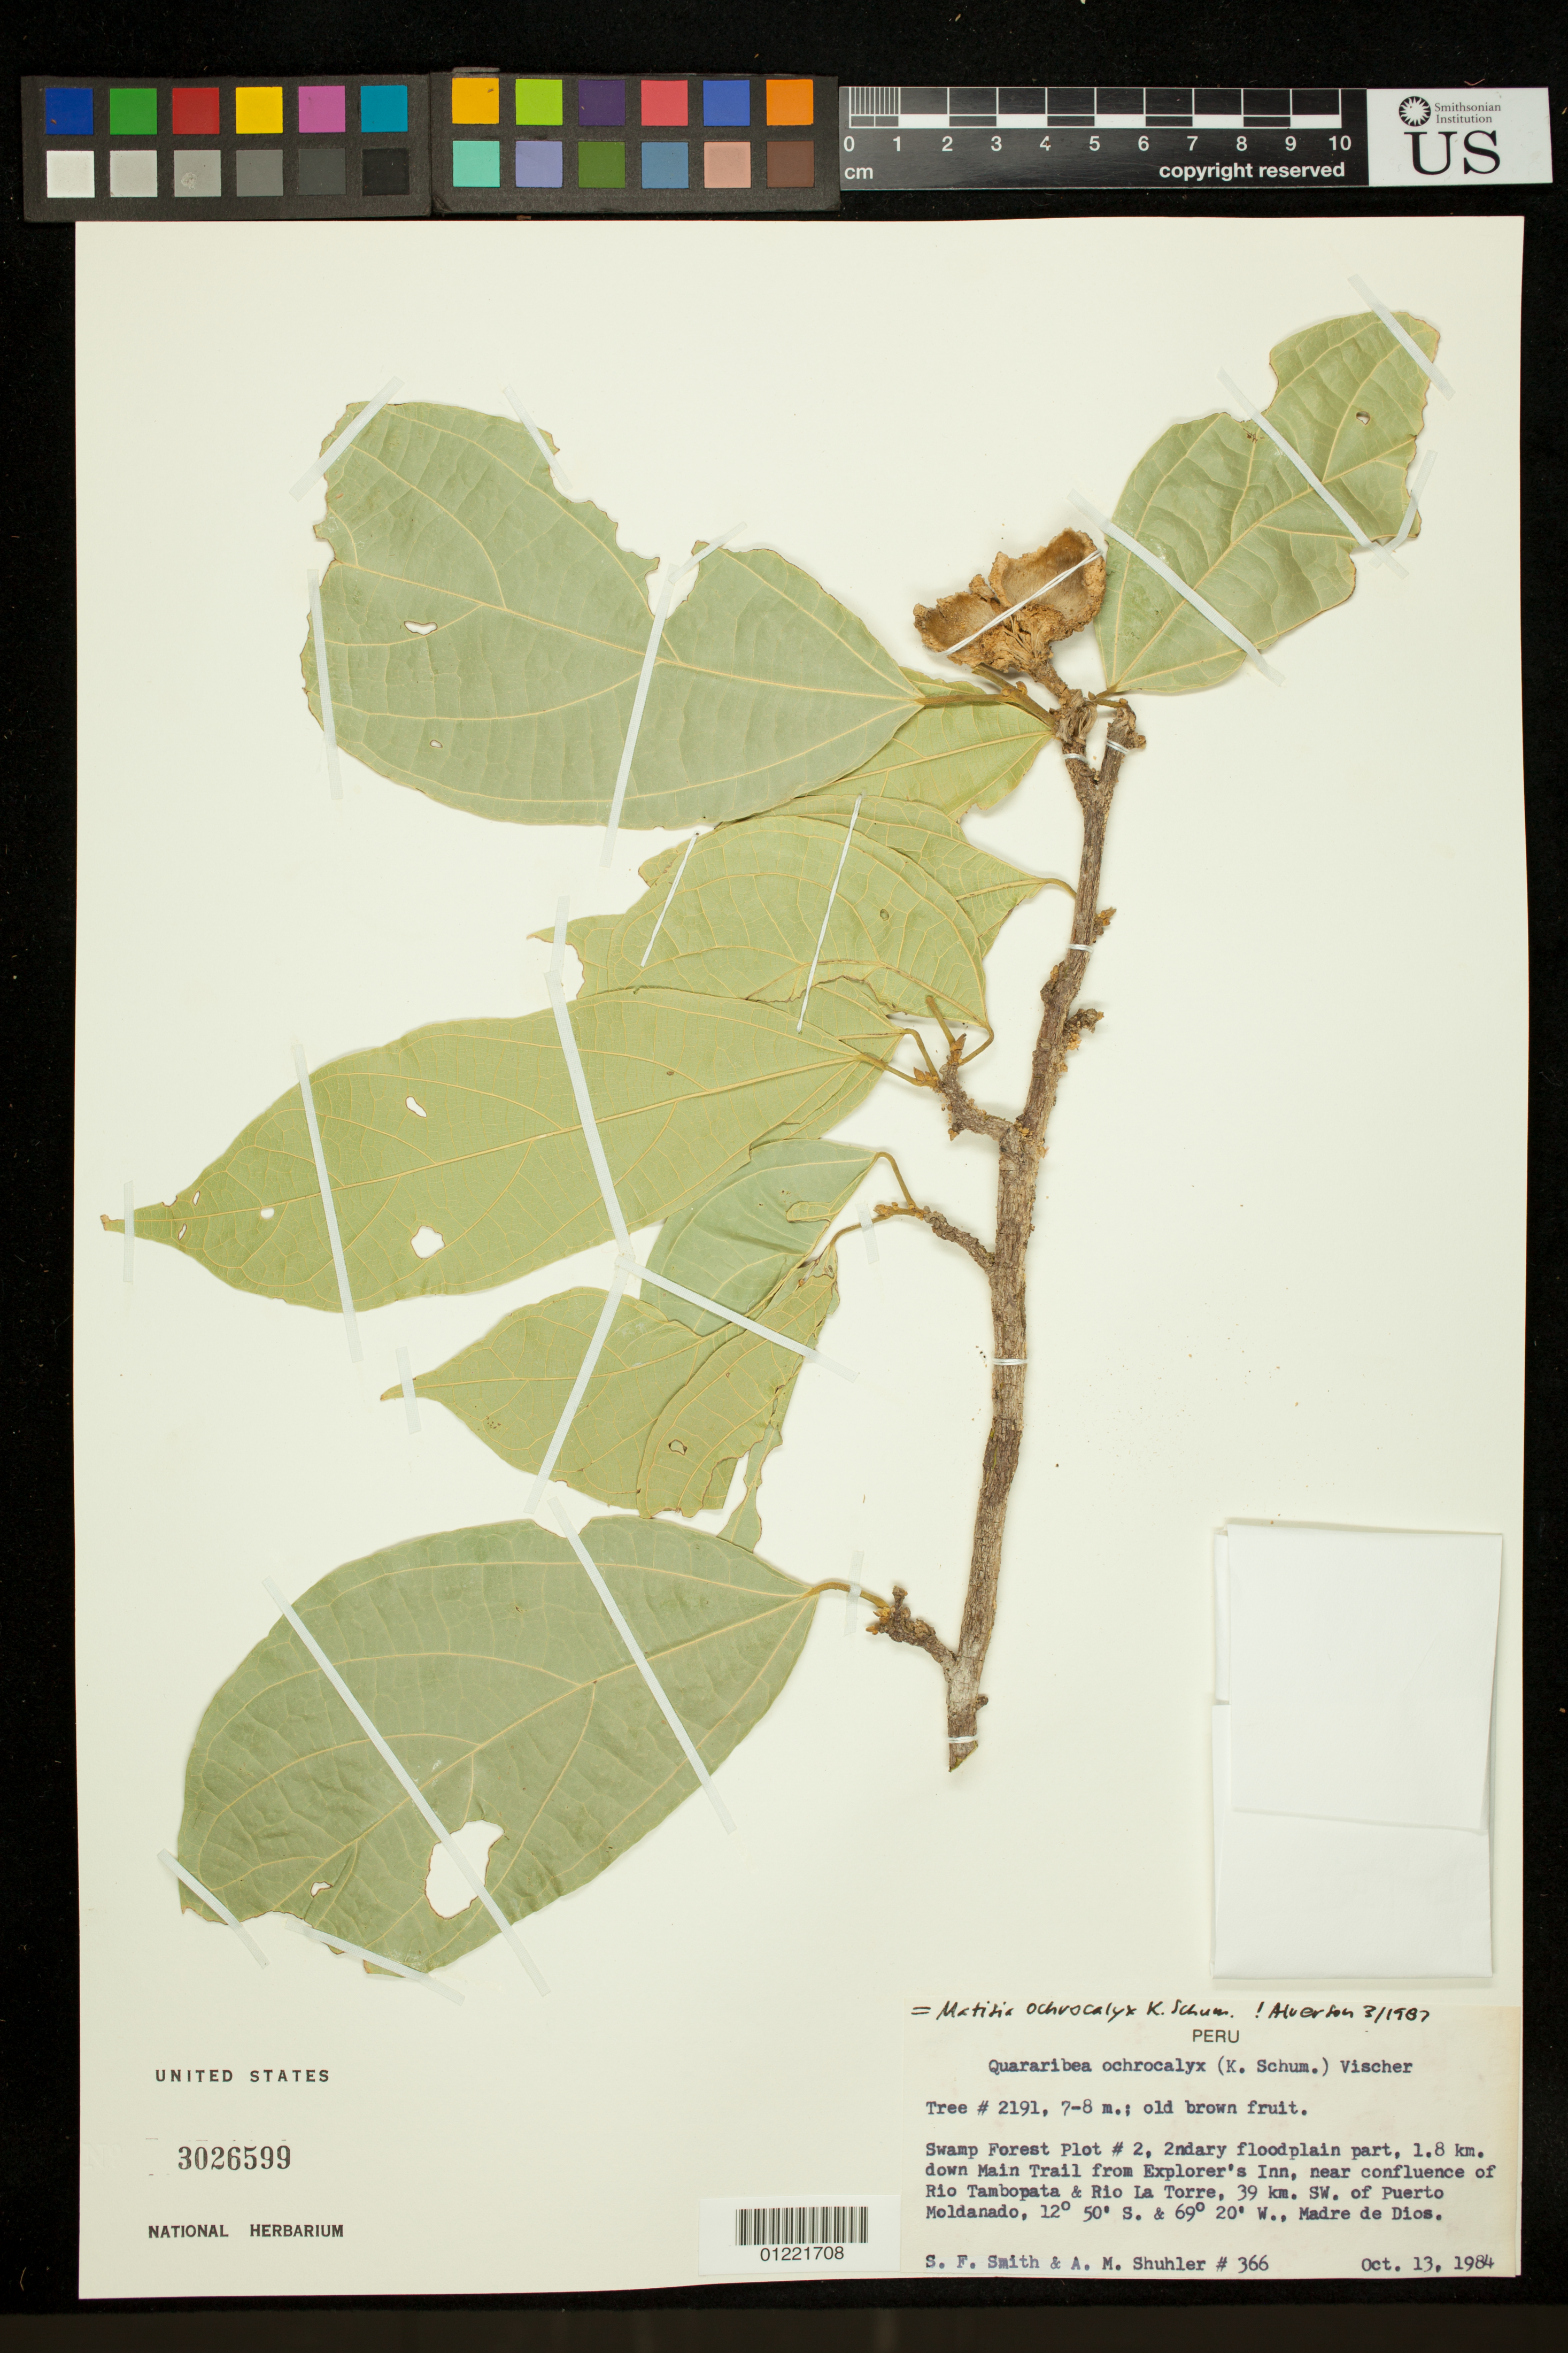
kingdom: Plantae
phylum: Tracheophyta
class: Magnoliopsida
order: Malvales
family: Malvaceae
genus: Matisia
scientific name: Matisia ochrocalyx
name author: K. Schum.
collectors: S.F. Smith & A. Shuhler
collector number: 366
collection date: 1984-10-13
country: Peru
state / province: Madre de Dios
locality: Swamp Forest Plot # 2, 2ndary floodplain part, 1.8 km. down Main Trail from Explorer's Inn, near confluence of Rio Tambopata & Rio La Torre, 39 km. SW. of Puerto Moldanado.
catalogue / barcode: US 3026599